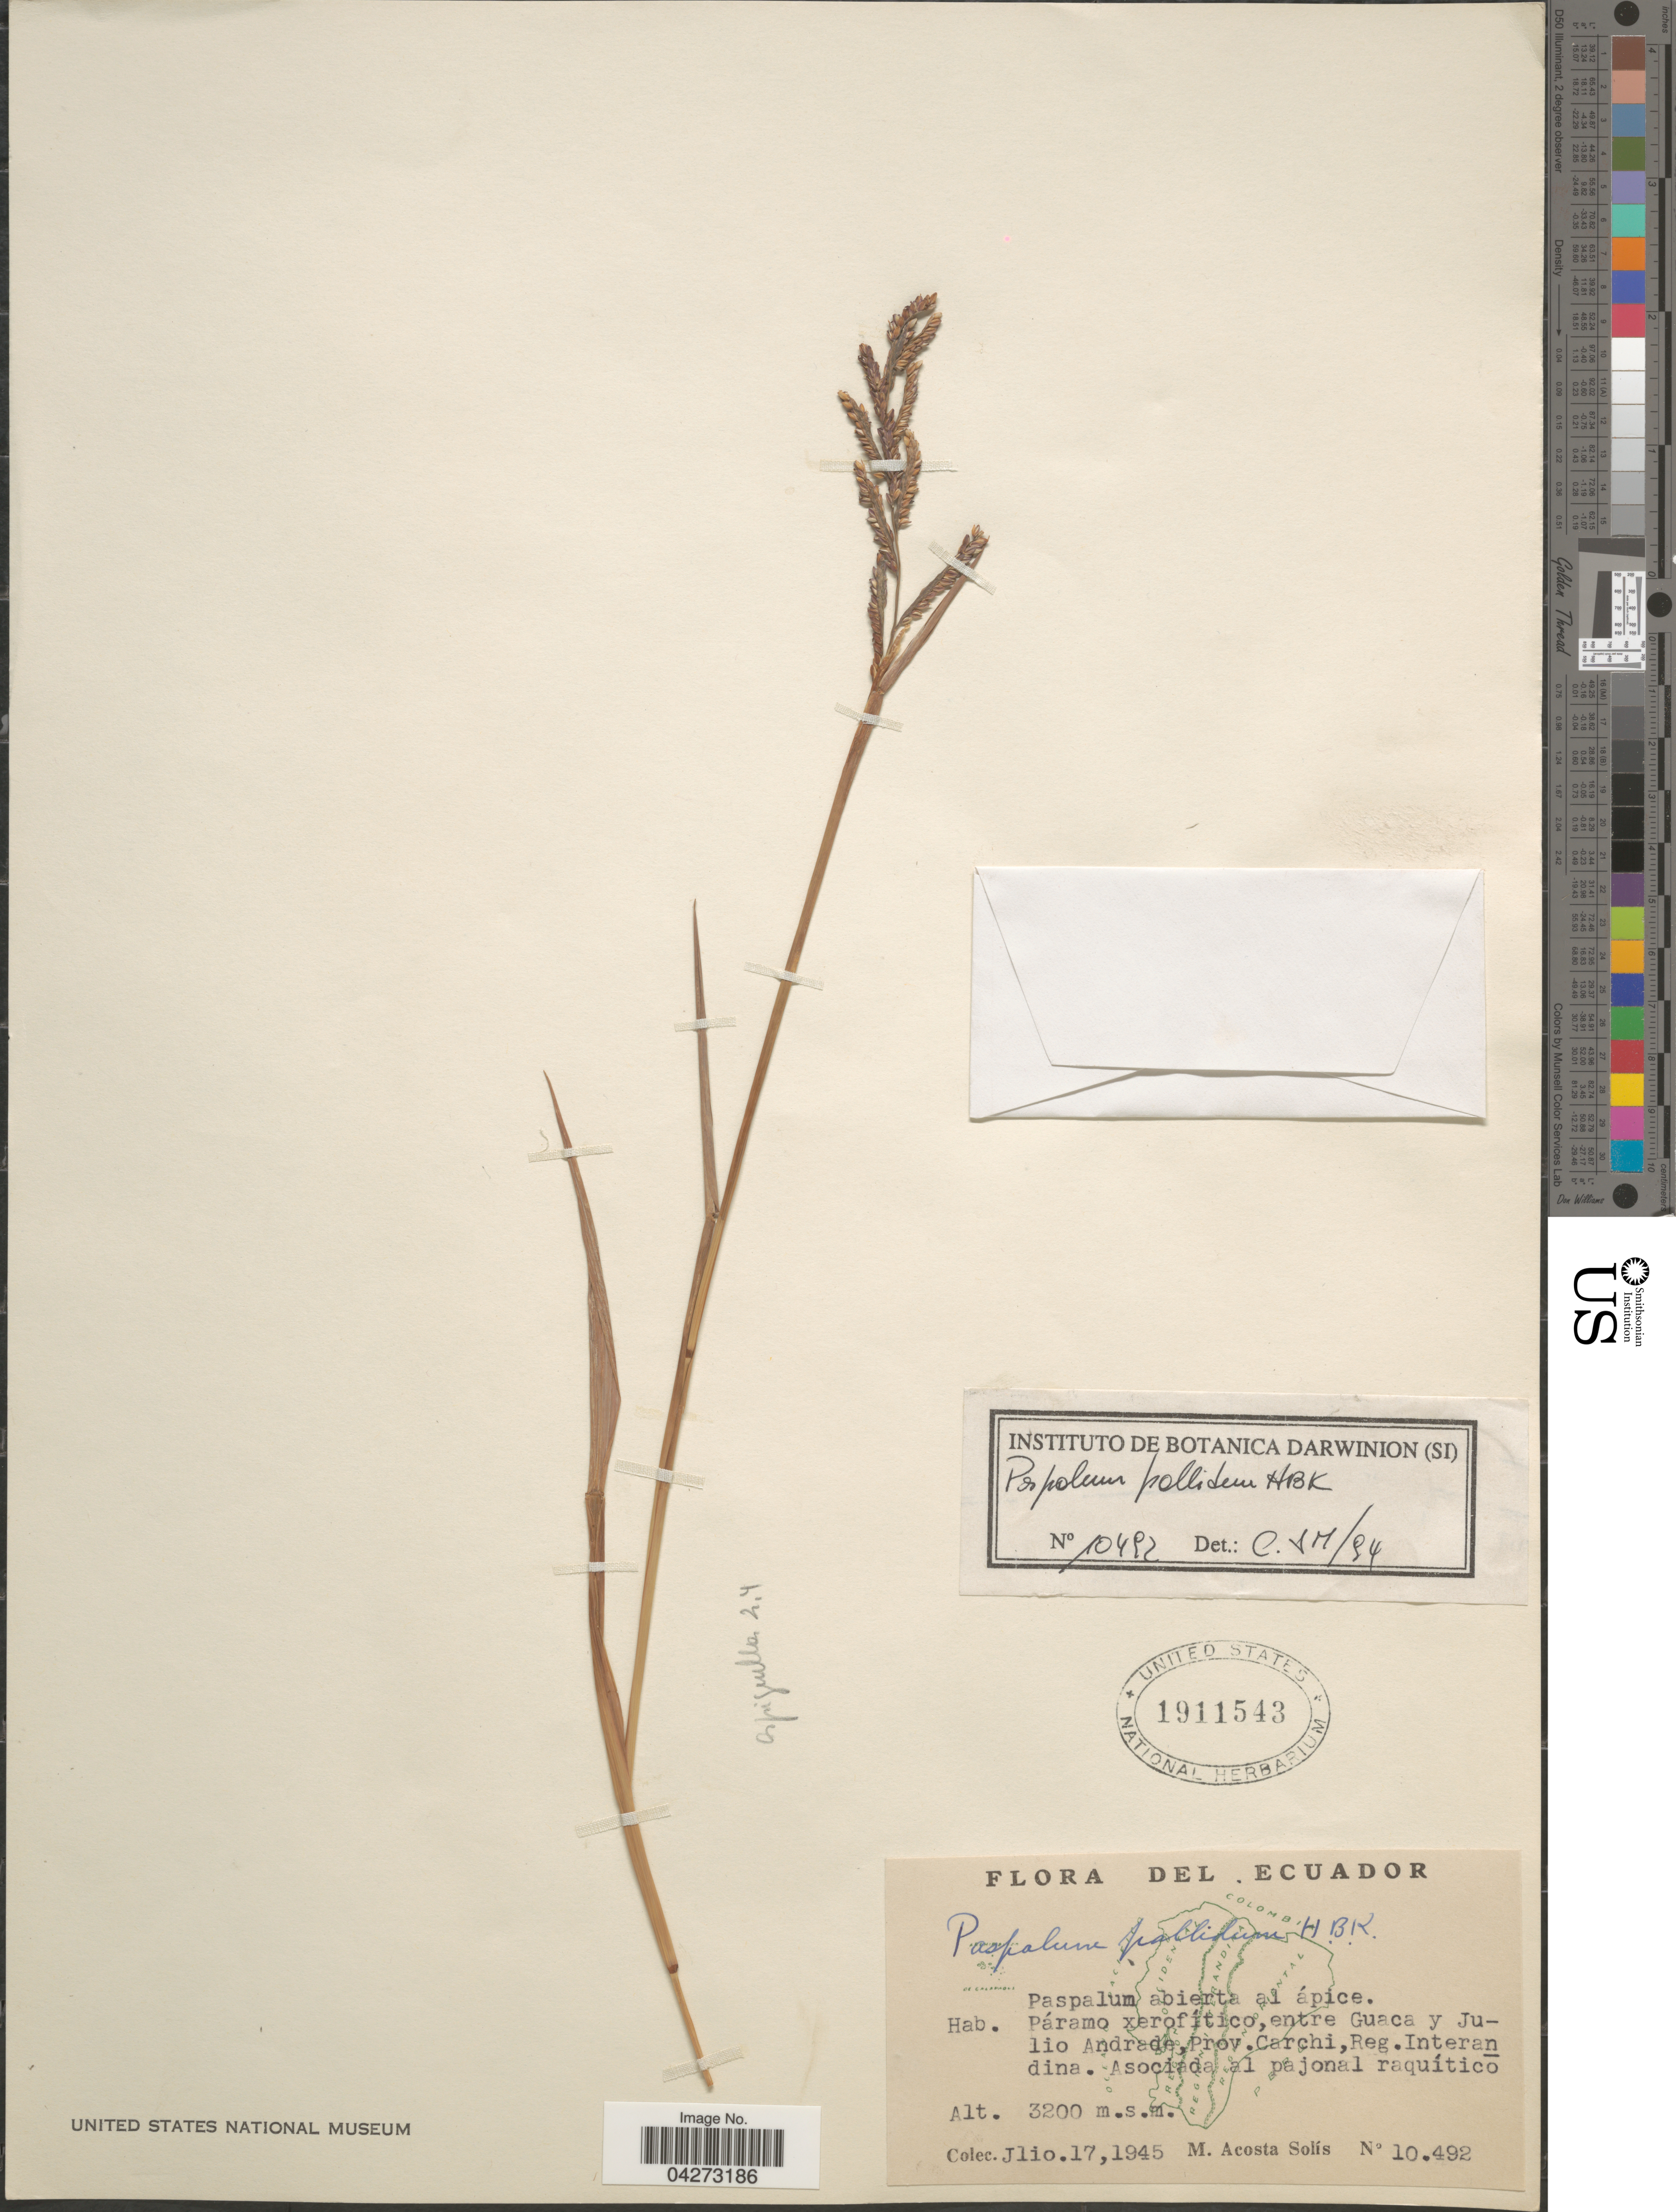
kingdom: Plantae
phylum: Tracheophyta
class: Liliopsida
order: Poales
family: Poaceae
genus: Paspalum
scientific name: Paspalum pallidum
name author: Kunth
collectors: M. Acosta Solis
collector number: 10492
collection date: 1945-07-17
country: Ecuador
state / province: Carchi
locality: Páramo xerofítico, entre Guaca y Julio Andrade, Reg. Interandina.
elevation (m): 3200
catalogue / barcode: US 1911543